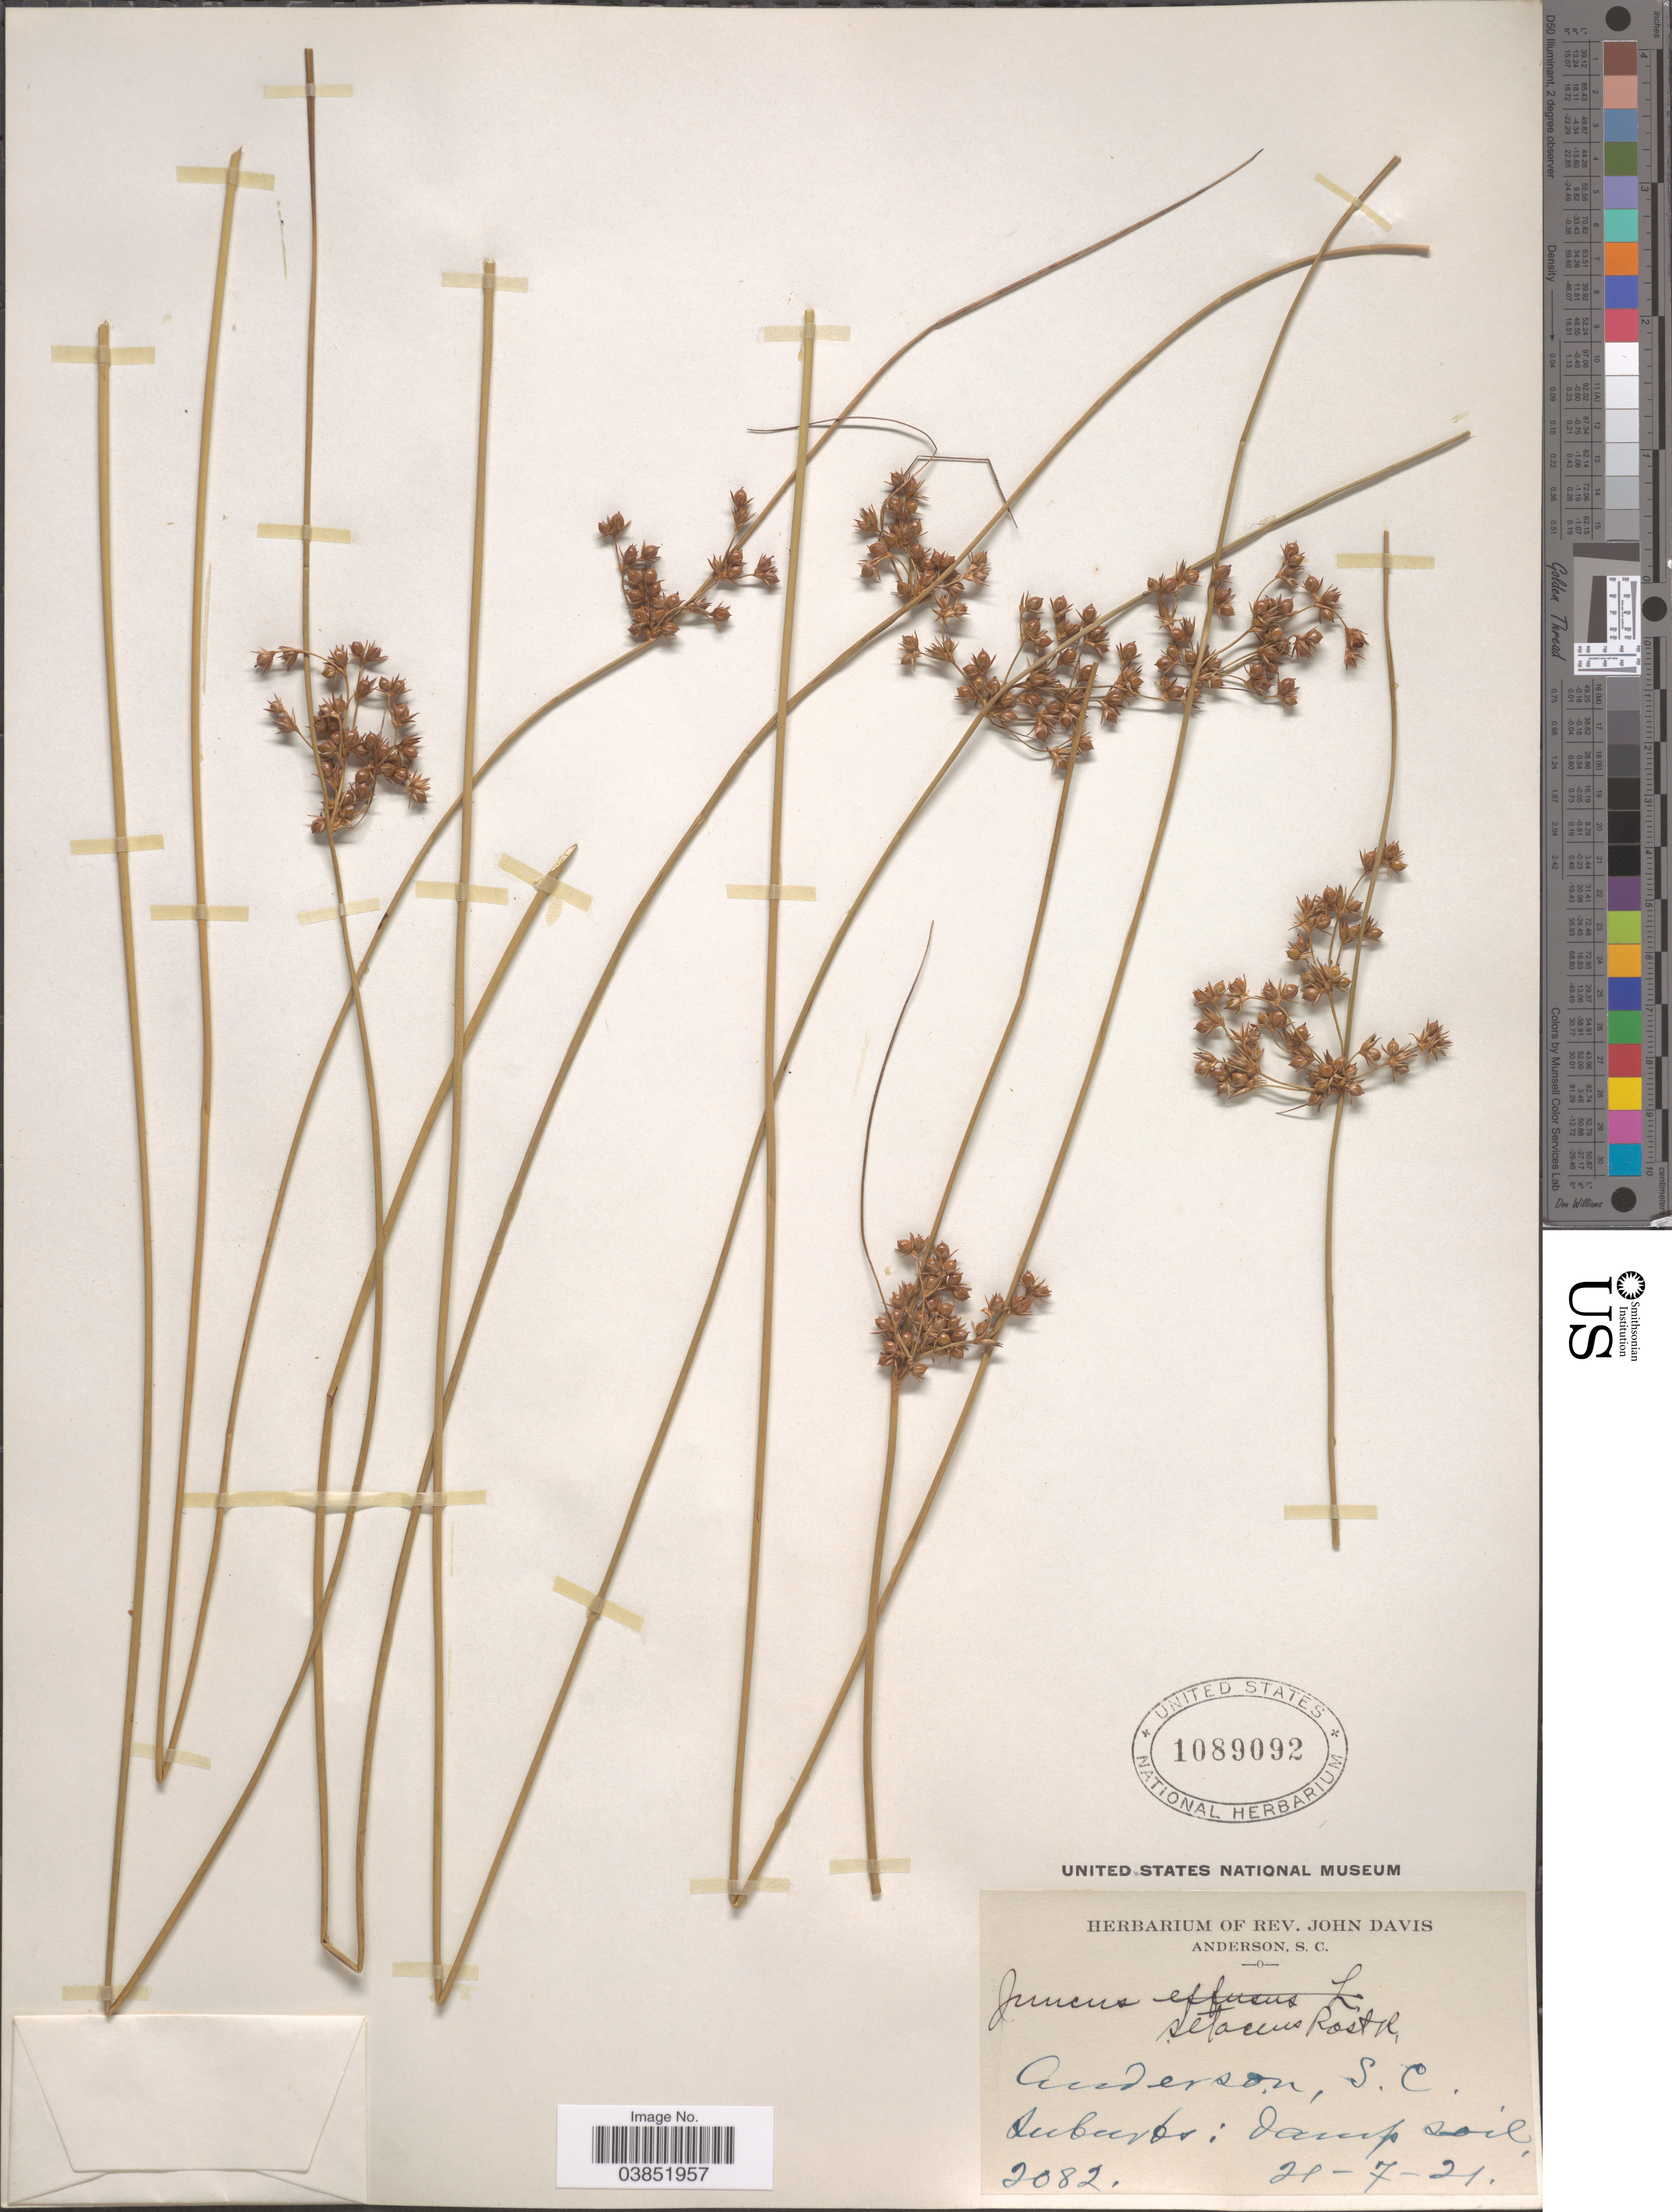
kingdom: Plantae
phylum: Tracheophyta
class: Liliopsida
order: Poales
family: Juncaceae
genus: Juncus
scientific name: Juncus coriaceus Mack.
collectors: ex herb. Rev. John Davis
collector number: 2082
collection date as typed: Transcribed d/m/y: 28/7/21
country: United States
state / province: South Carolina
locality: Anderson.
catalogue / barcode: US 1089092